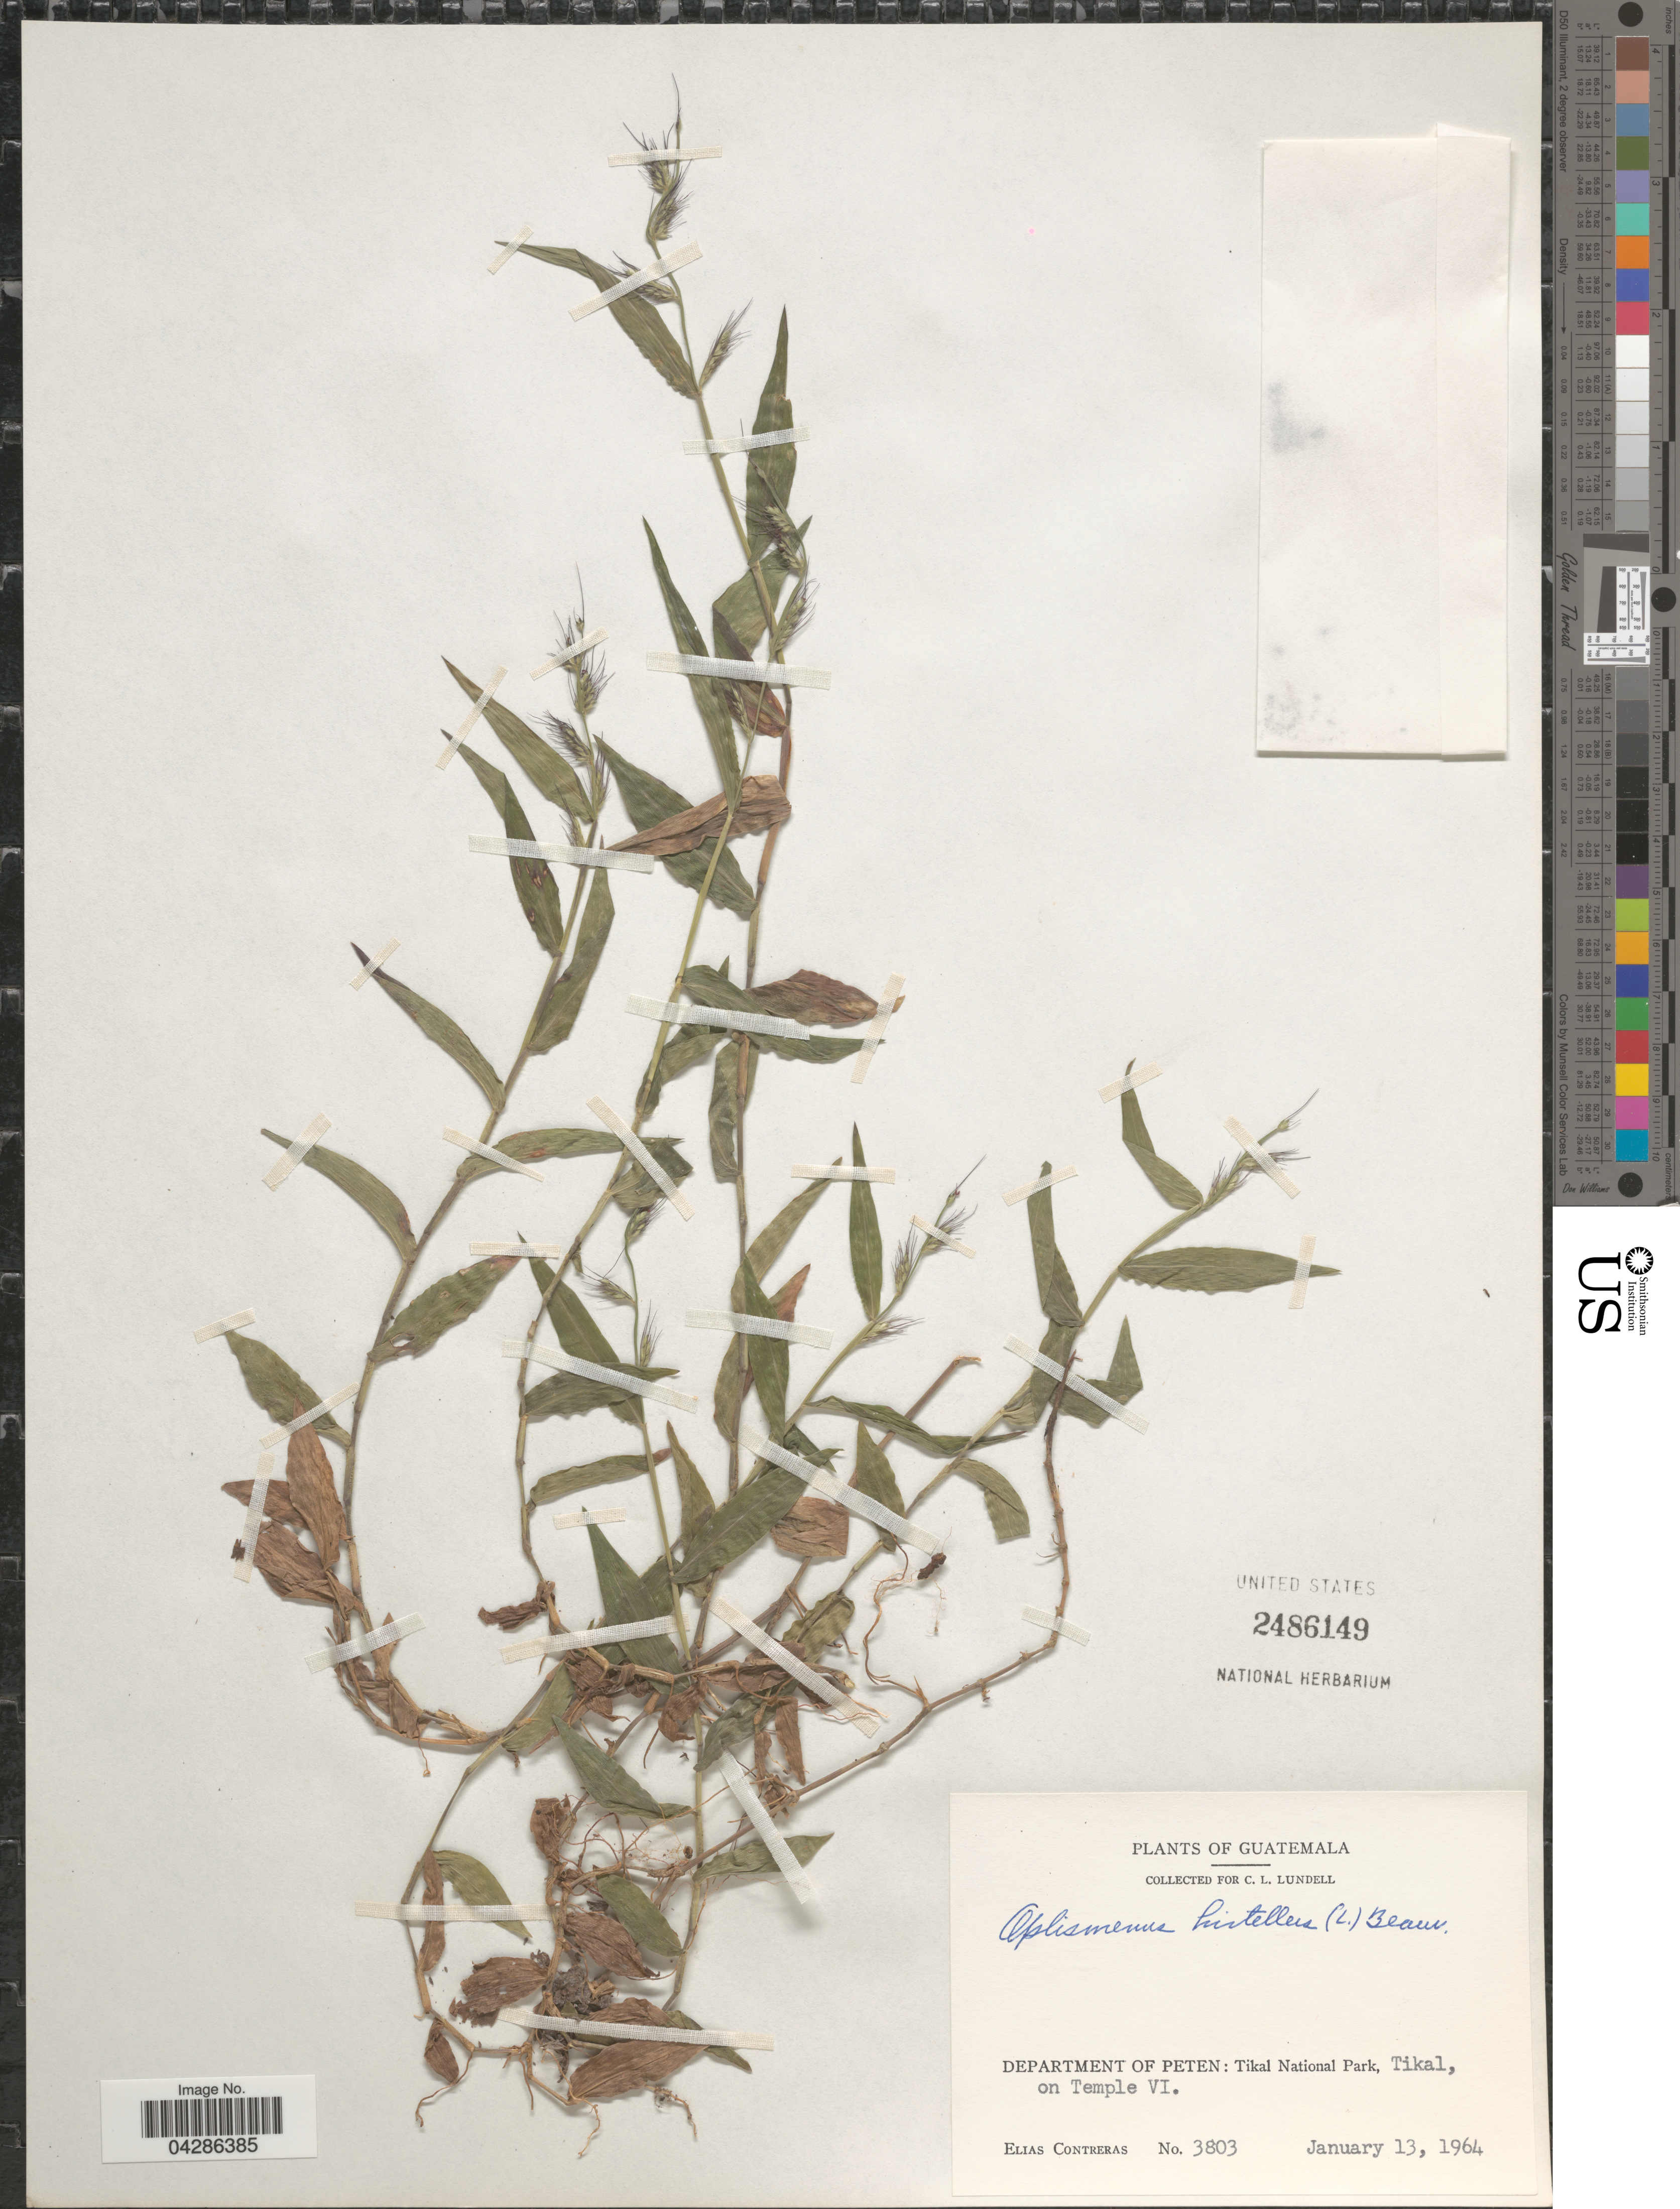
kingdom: Plantae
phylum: Tracheophyta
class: Liliopsida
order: Poales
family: Poaceae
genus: Oplismenus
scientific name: Oplismenus hirtellus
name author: (L.) P. Beauv.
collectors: E. Contreras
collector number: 3803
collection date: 1964-01-13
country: Guatemala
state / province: El Peten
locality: Department Of Peten: Tikal National Park, Tikal, on Temple VI.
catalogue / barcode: US 2486149